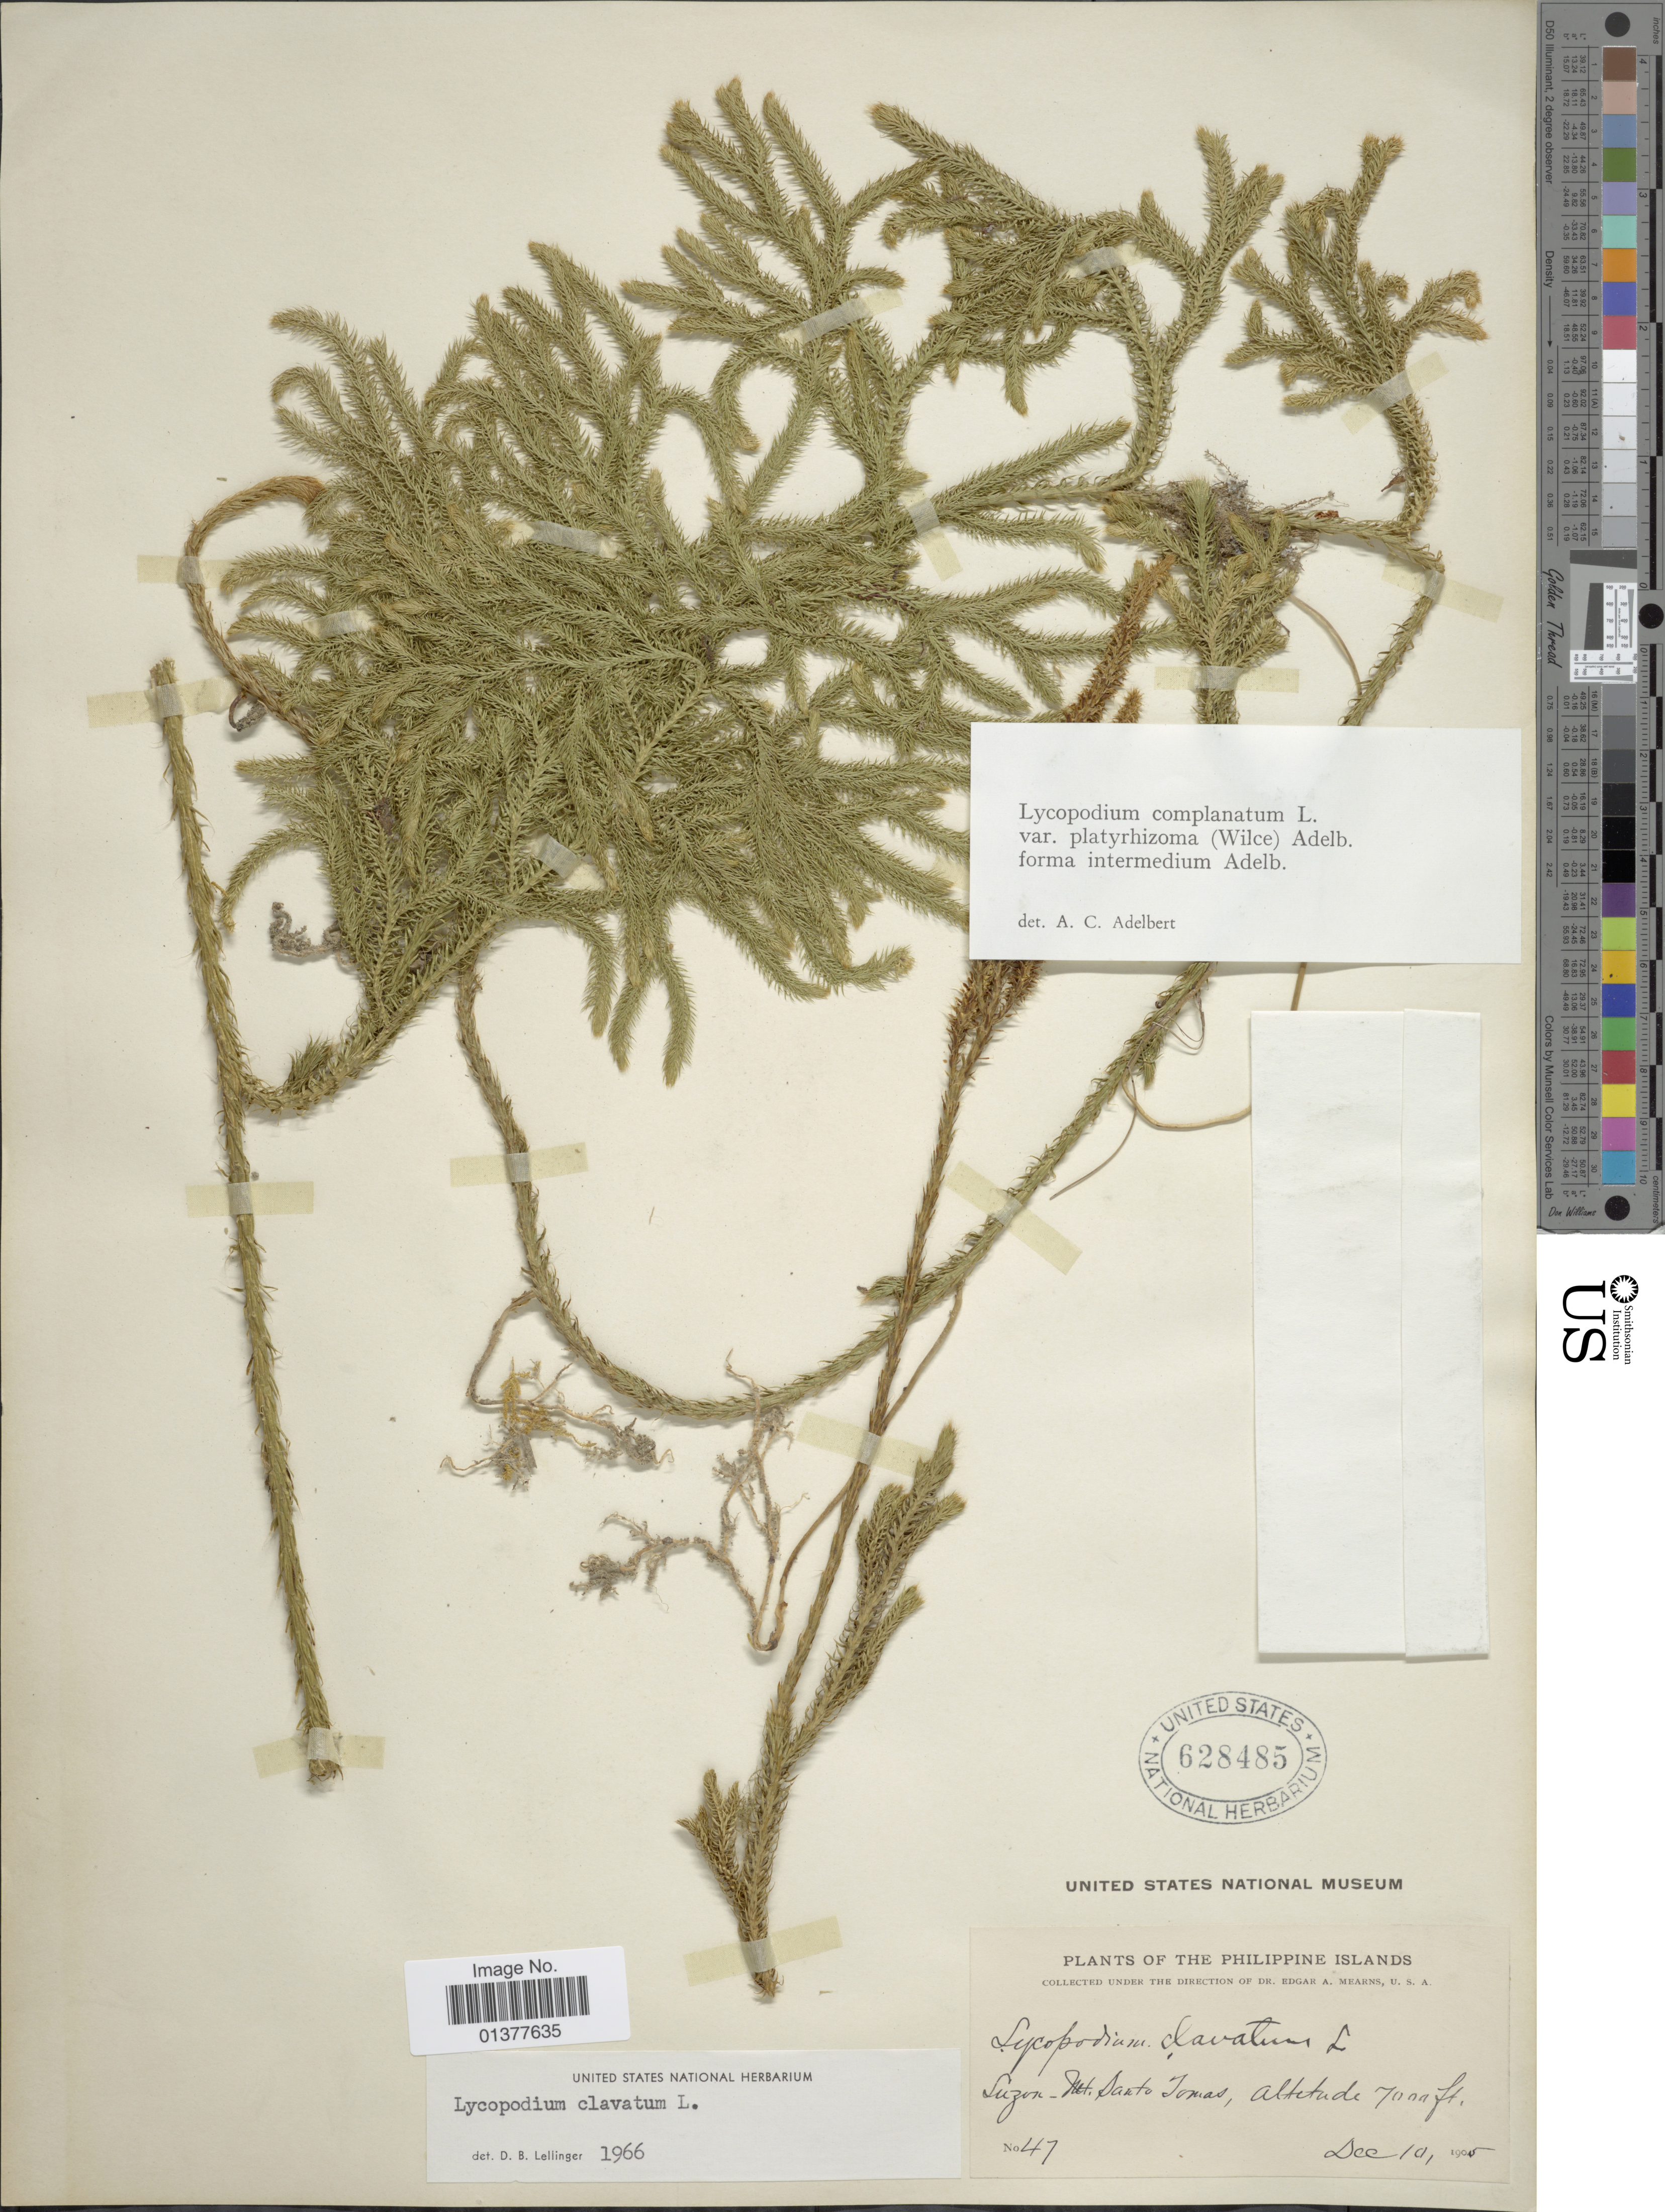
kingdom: Plantae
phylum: Tracheophyta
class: Lycopodiopsida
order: Lycopodiales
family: Lycopodiaceae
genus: Lycopodium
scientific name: Lycopodium clavatum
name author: L.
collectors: E. A. Mearns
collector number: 47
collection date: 1905-12-10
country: Philippines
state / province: Central Luzon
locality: Mt. Sarto Tomas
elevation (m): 2134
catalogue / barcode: US 628485